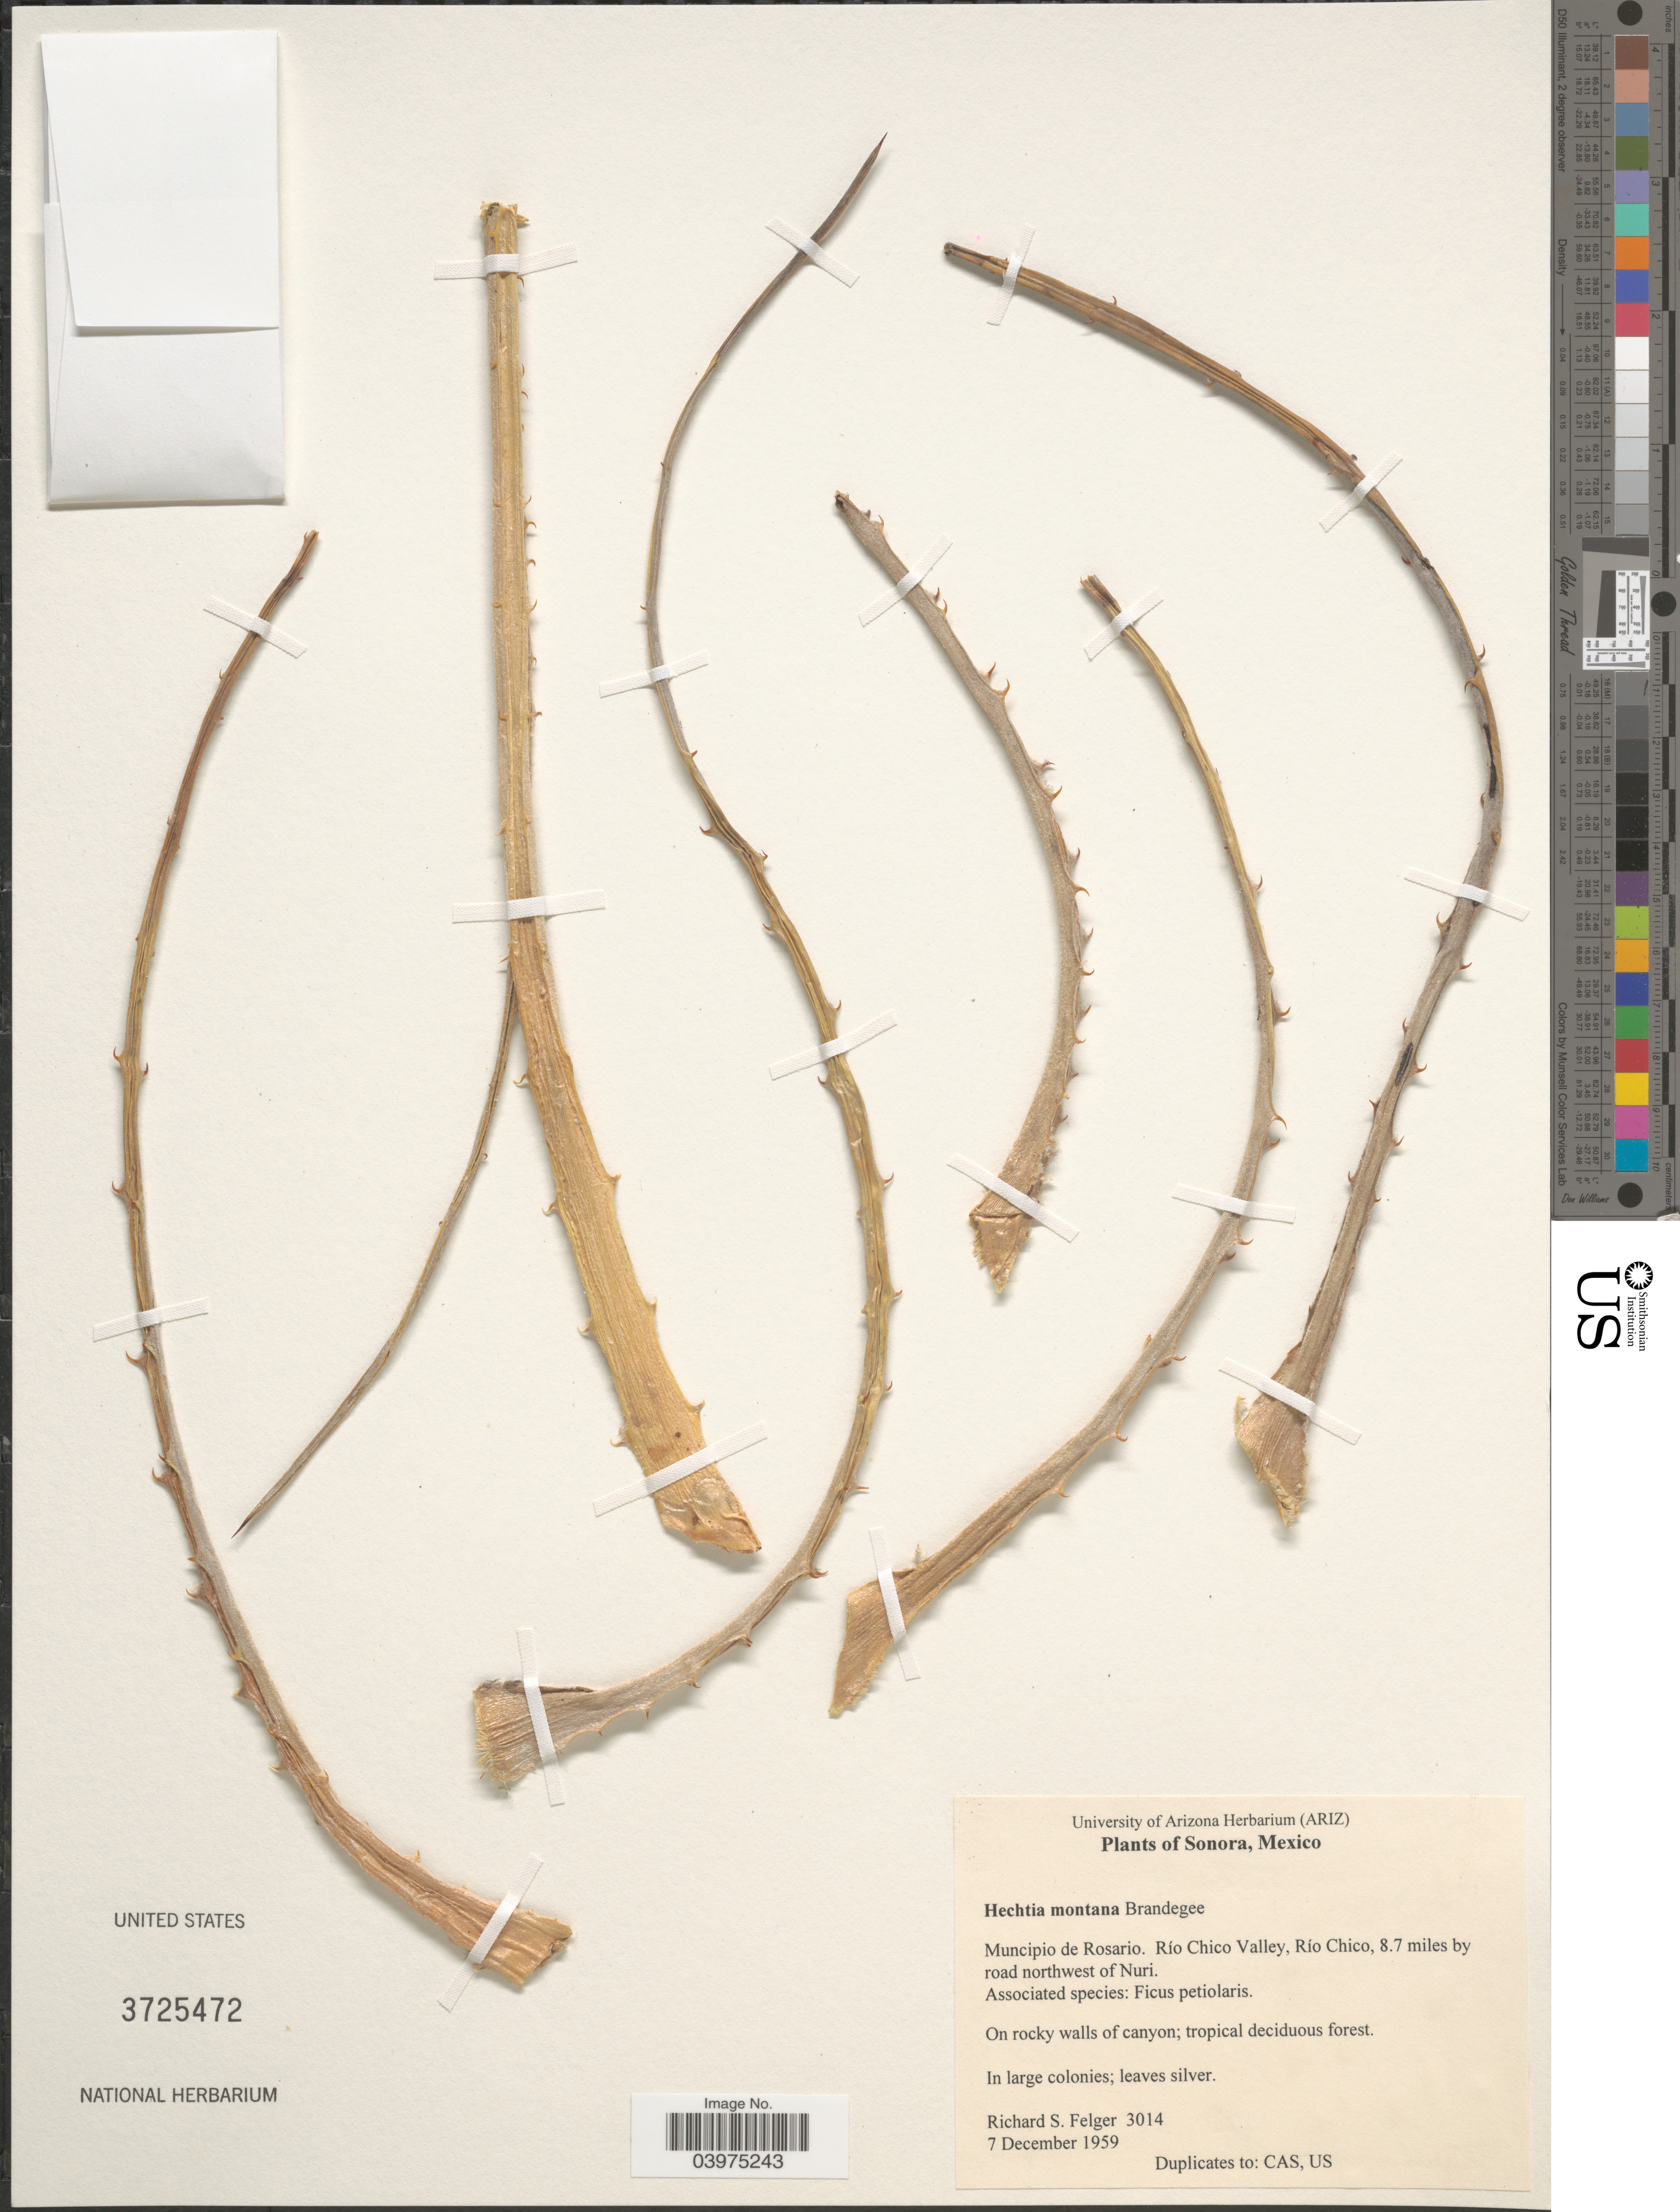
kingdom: Plantae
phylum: Tracheophyta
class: Liliopsida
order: Poales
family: Bromeliaceae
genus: Hechtia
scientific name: Hechtia montana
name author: Brandegee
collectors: R. S. Felger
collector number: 3014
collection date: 1959-12-07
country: Mexico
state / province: Sonora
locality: Muncipio de Rosario. Río Chico Valley, Río Chico, 8.7 miles by road northwest of Nuri.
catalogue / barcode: US 3725472